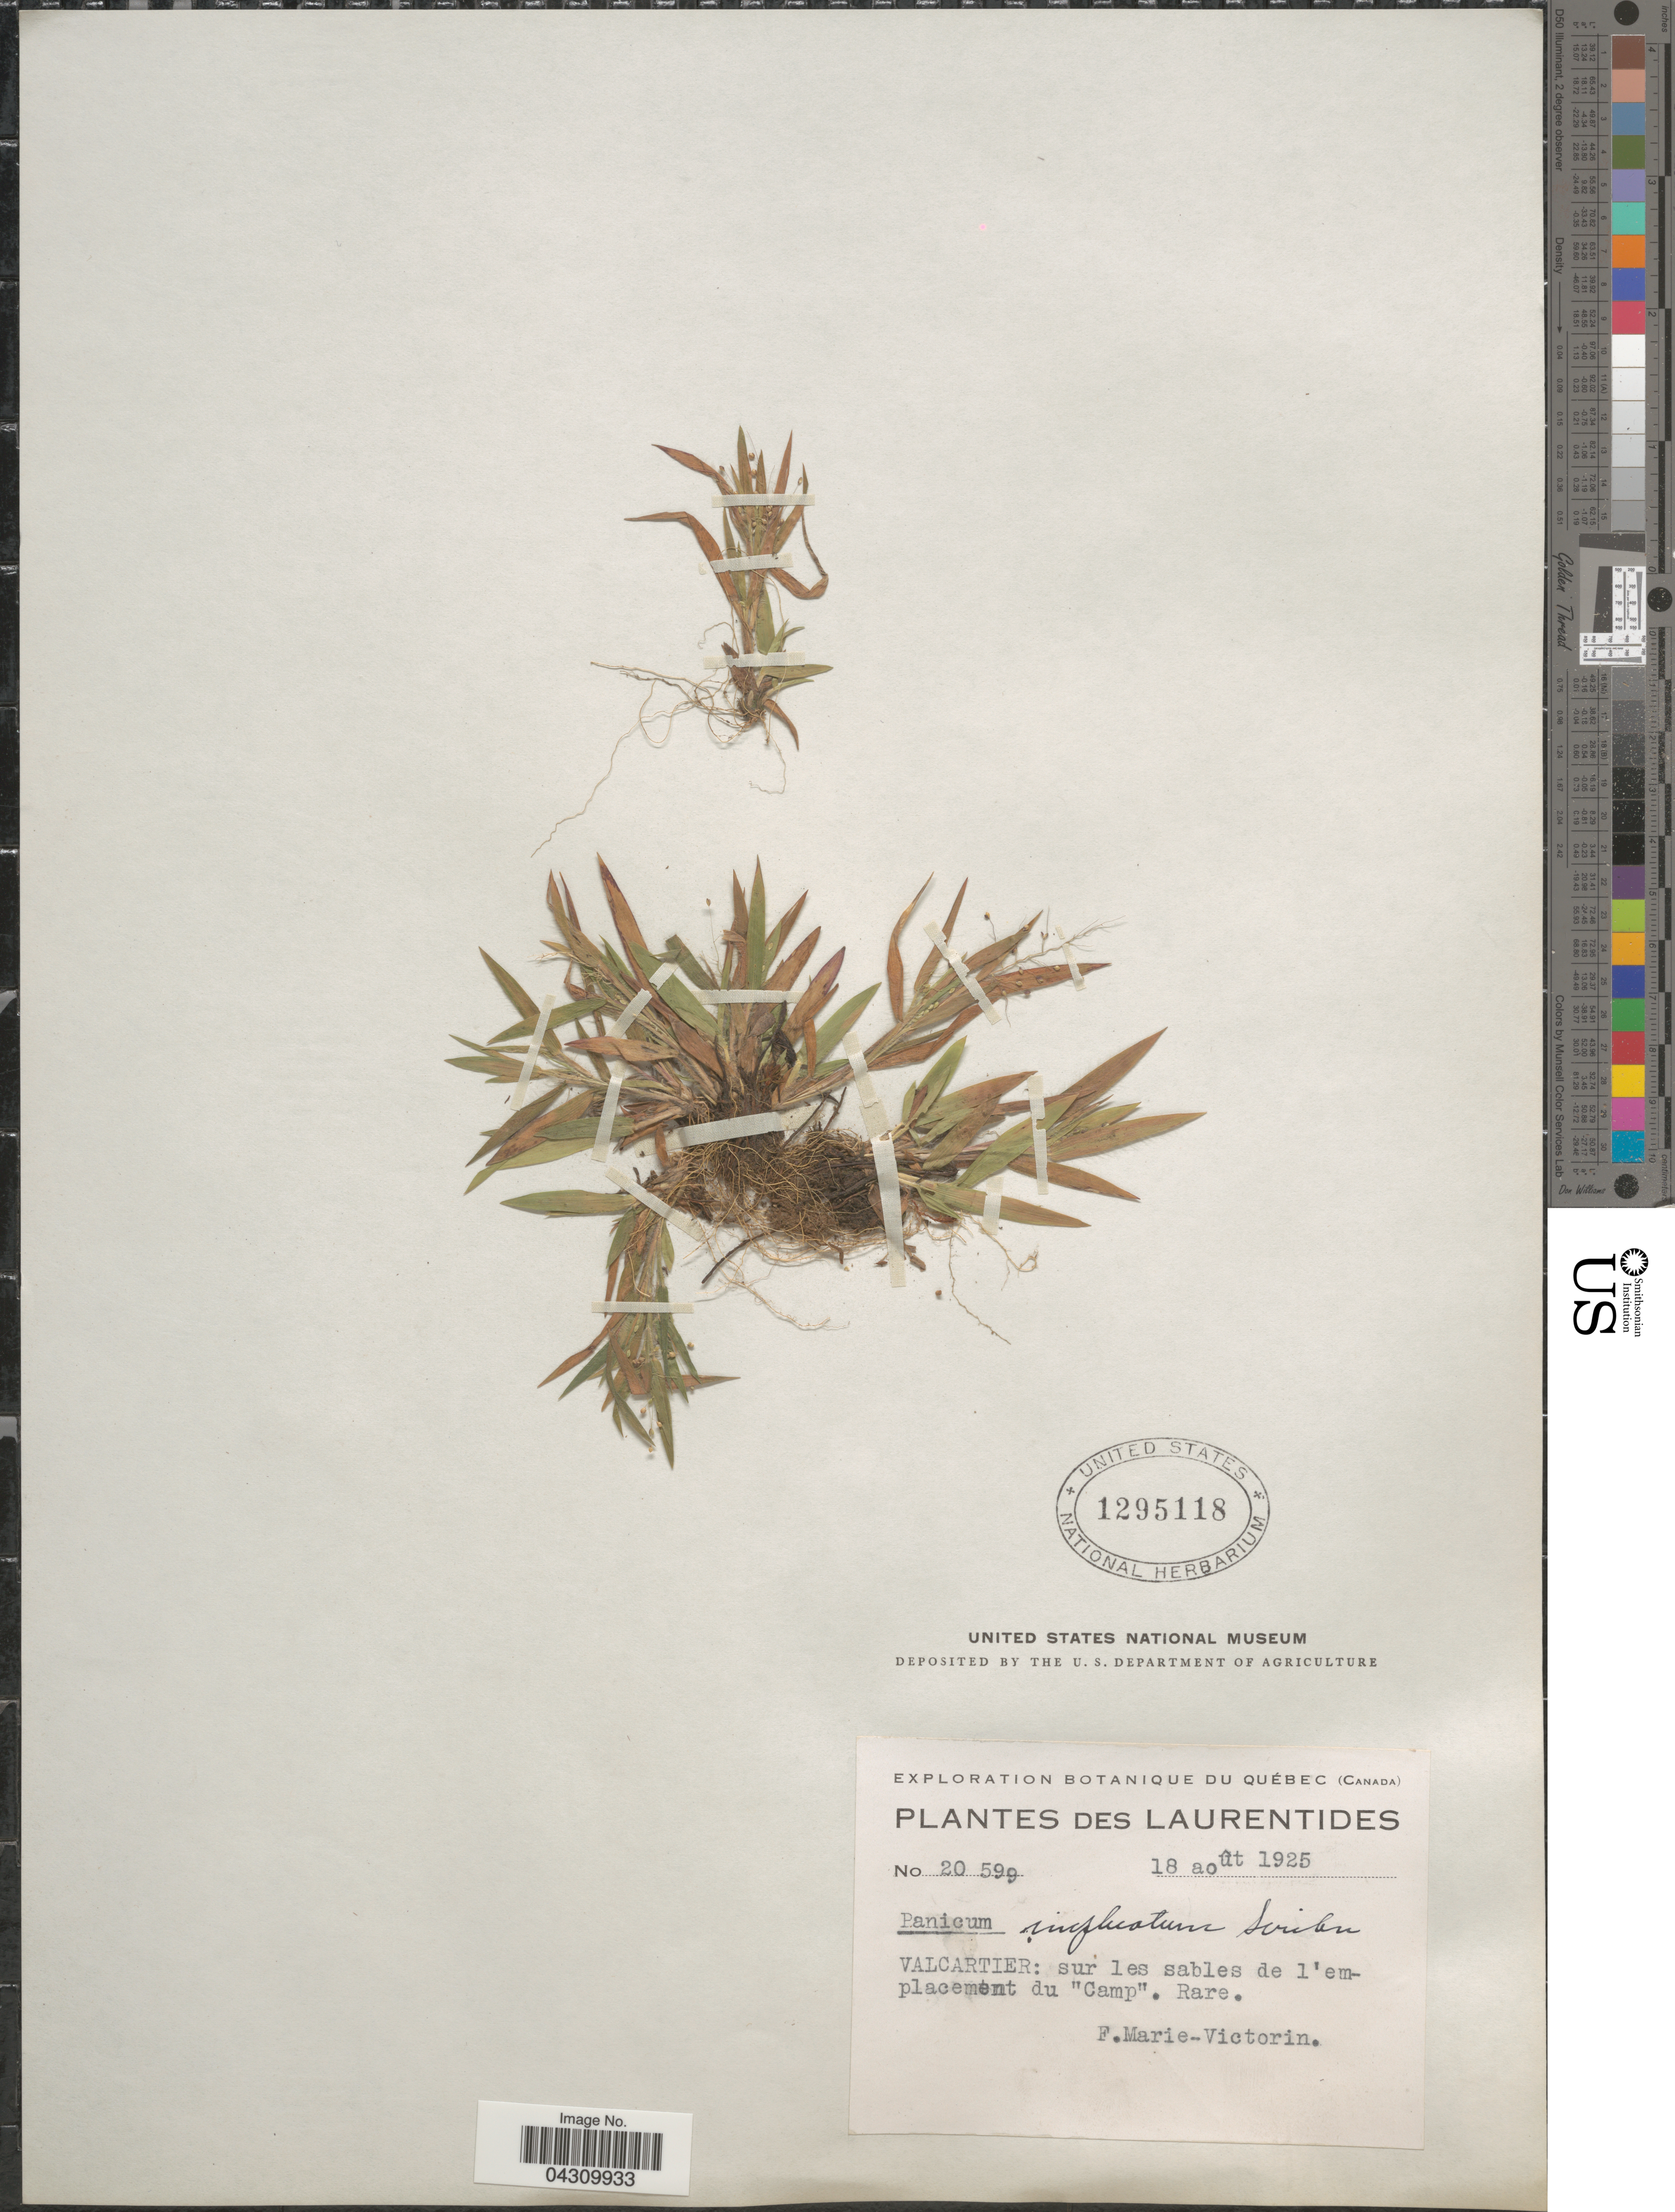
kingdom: Plantae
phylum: Tracheophyta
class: Liliopsida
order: Poales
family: Poaceae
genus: Dichanthelium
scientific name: Dichanthelium acuminatum var. acuminatum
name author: (Sw.) Gould & C.A. Clark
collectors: F. Marie-Victorin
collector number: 20599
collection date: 1925-08-18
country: Canada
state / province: Quebec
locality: Exploration Botanique du Québec (Canada). Laurentides. Valcartier: sur les sables de l'emplacement du "Camp".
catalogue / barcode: US 1295118